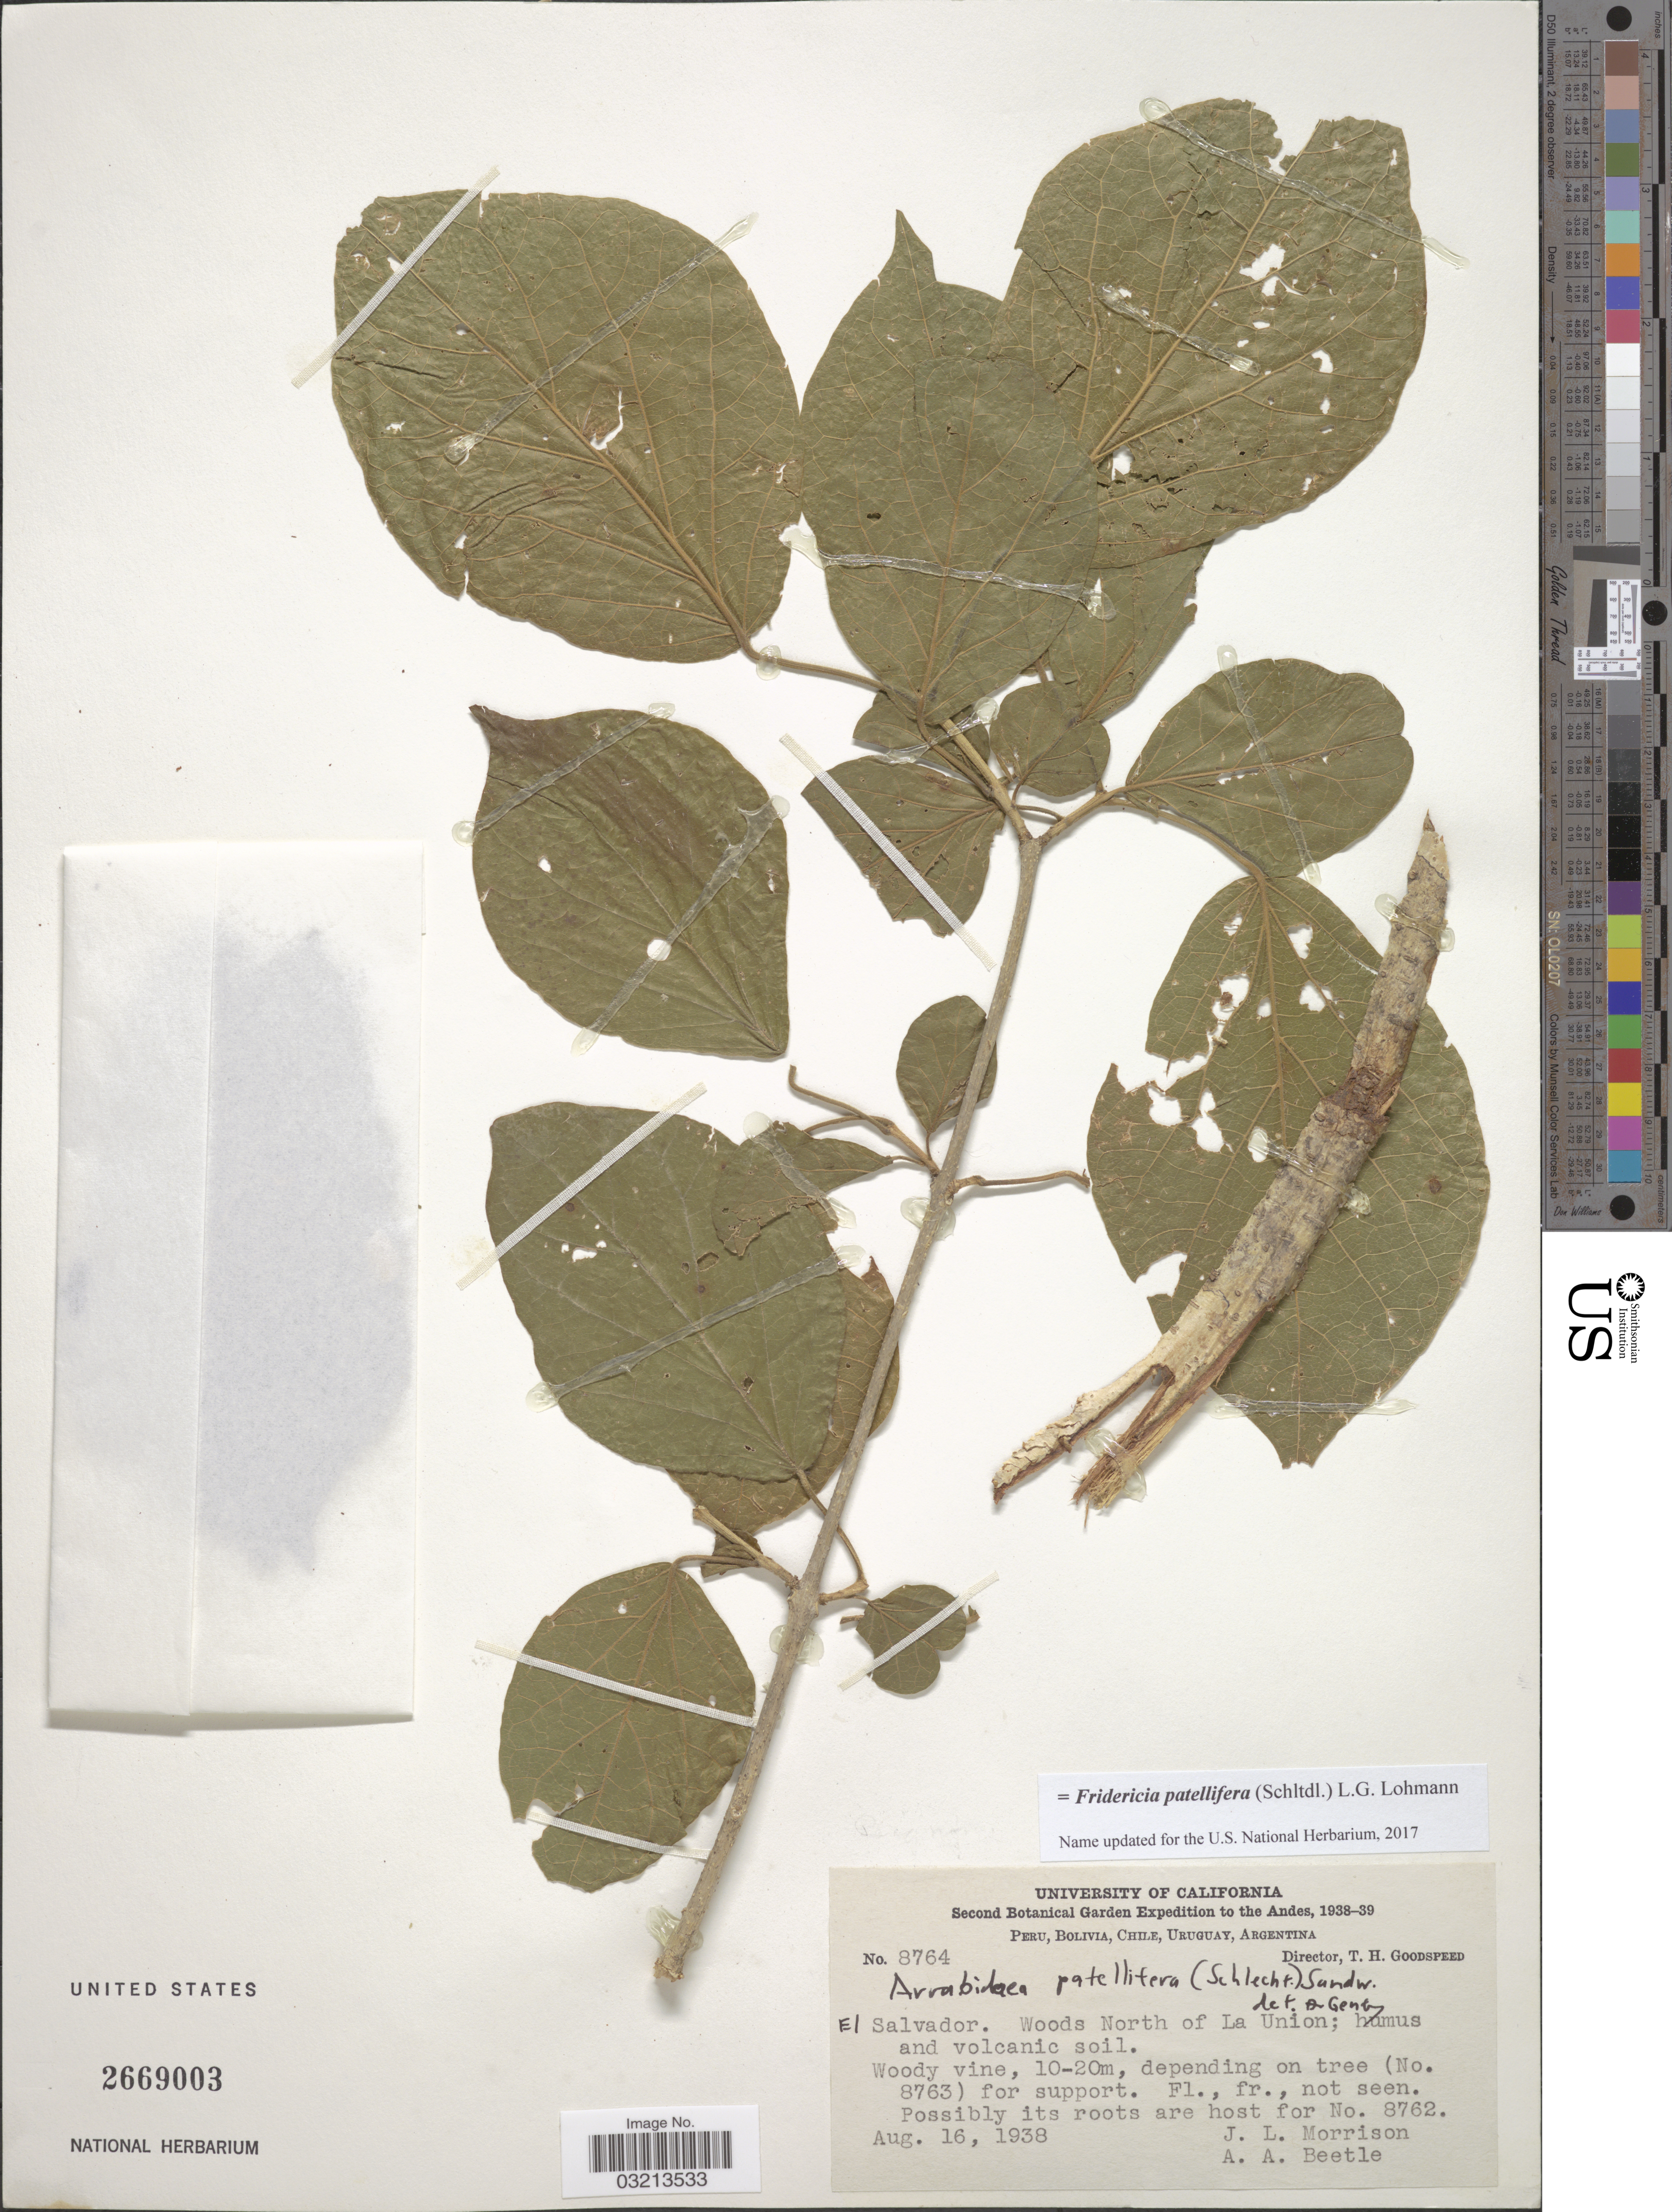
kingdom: Plantae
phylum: Tracheophyta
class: Magnoliopsida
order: Lamiales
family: Bignoniaceae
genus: Fridericia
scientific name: Fridericia patellifera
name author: (Schltdl.) L.G. Lohmann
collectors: J. Morrison & A. A. Beetle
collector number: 8764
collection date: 1938-08-16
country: El Salvador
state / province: La Union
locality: The Andes. Woods North of La Union.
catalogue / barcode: US 2669003